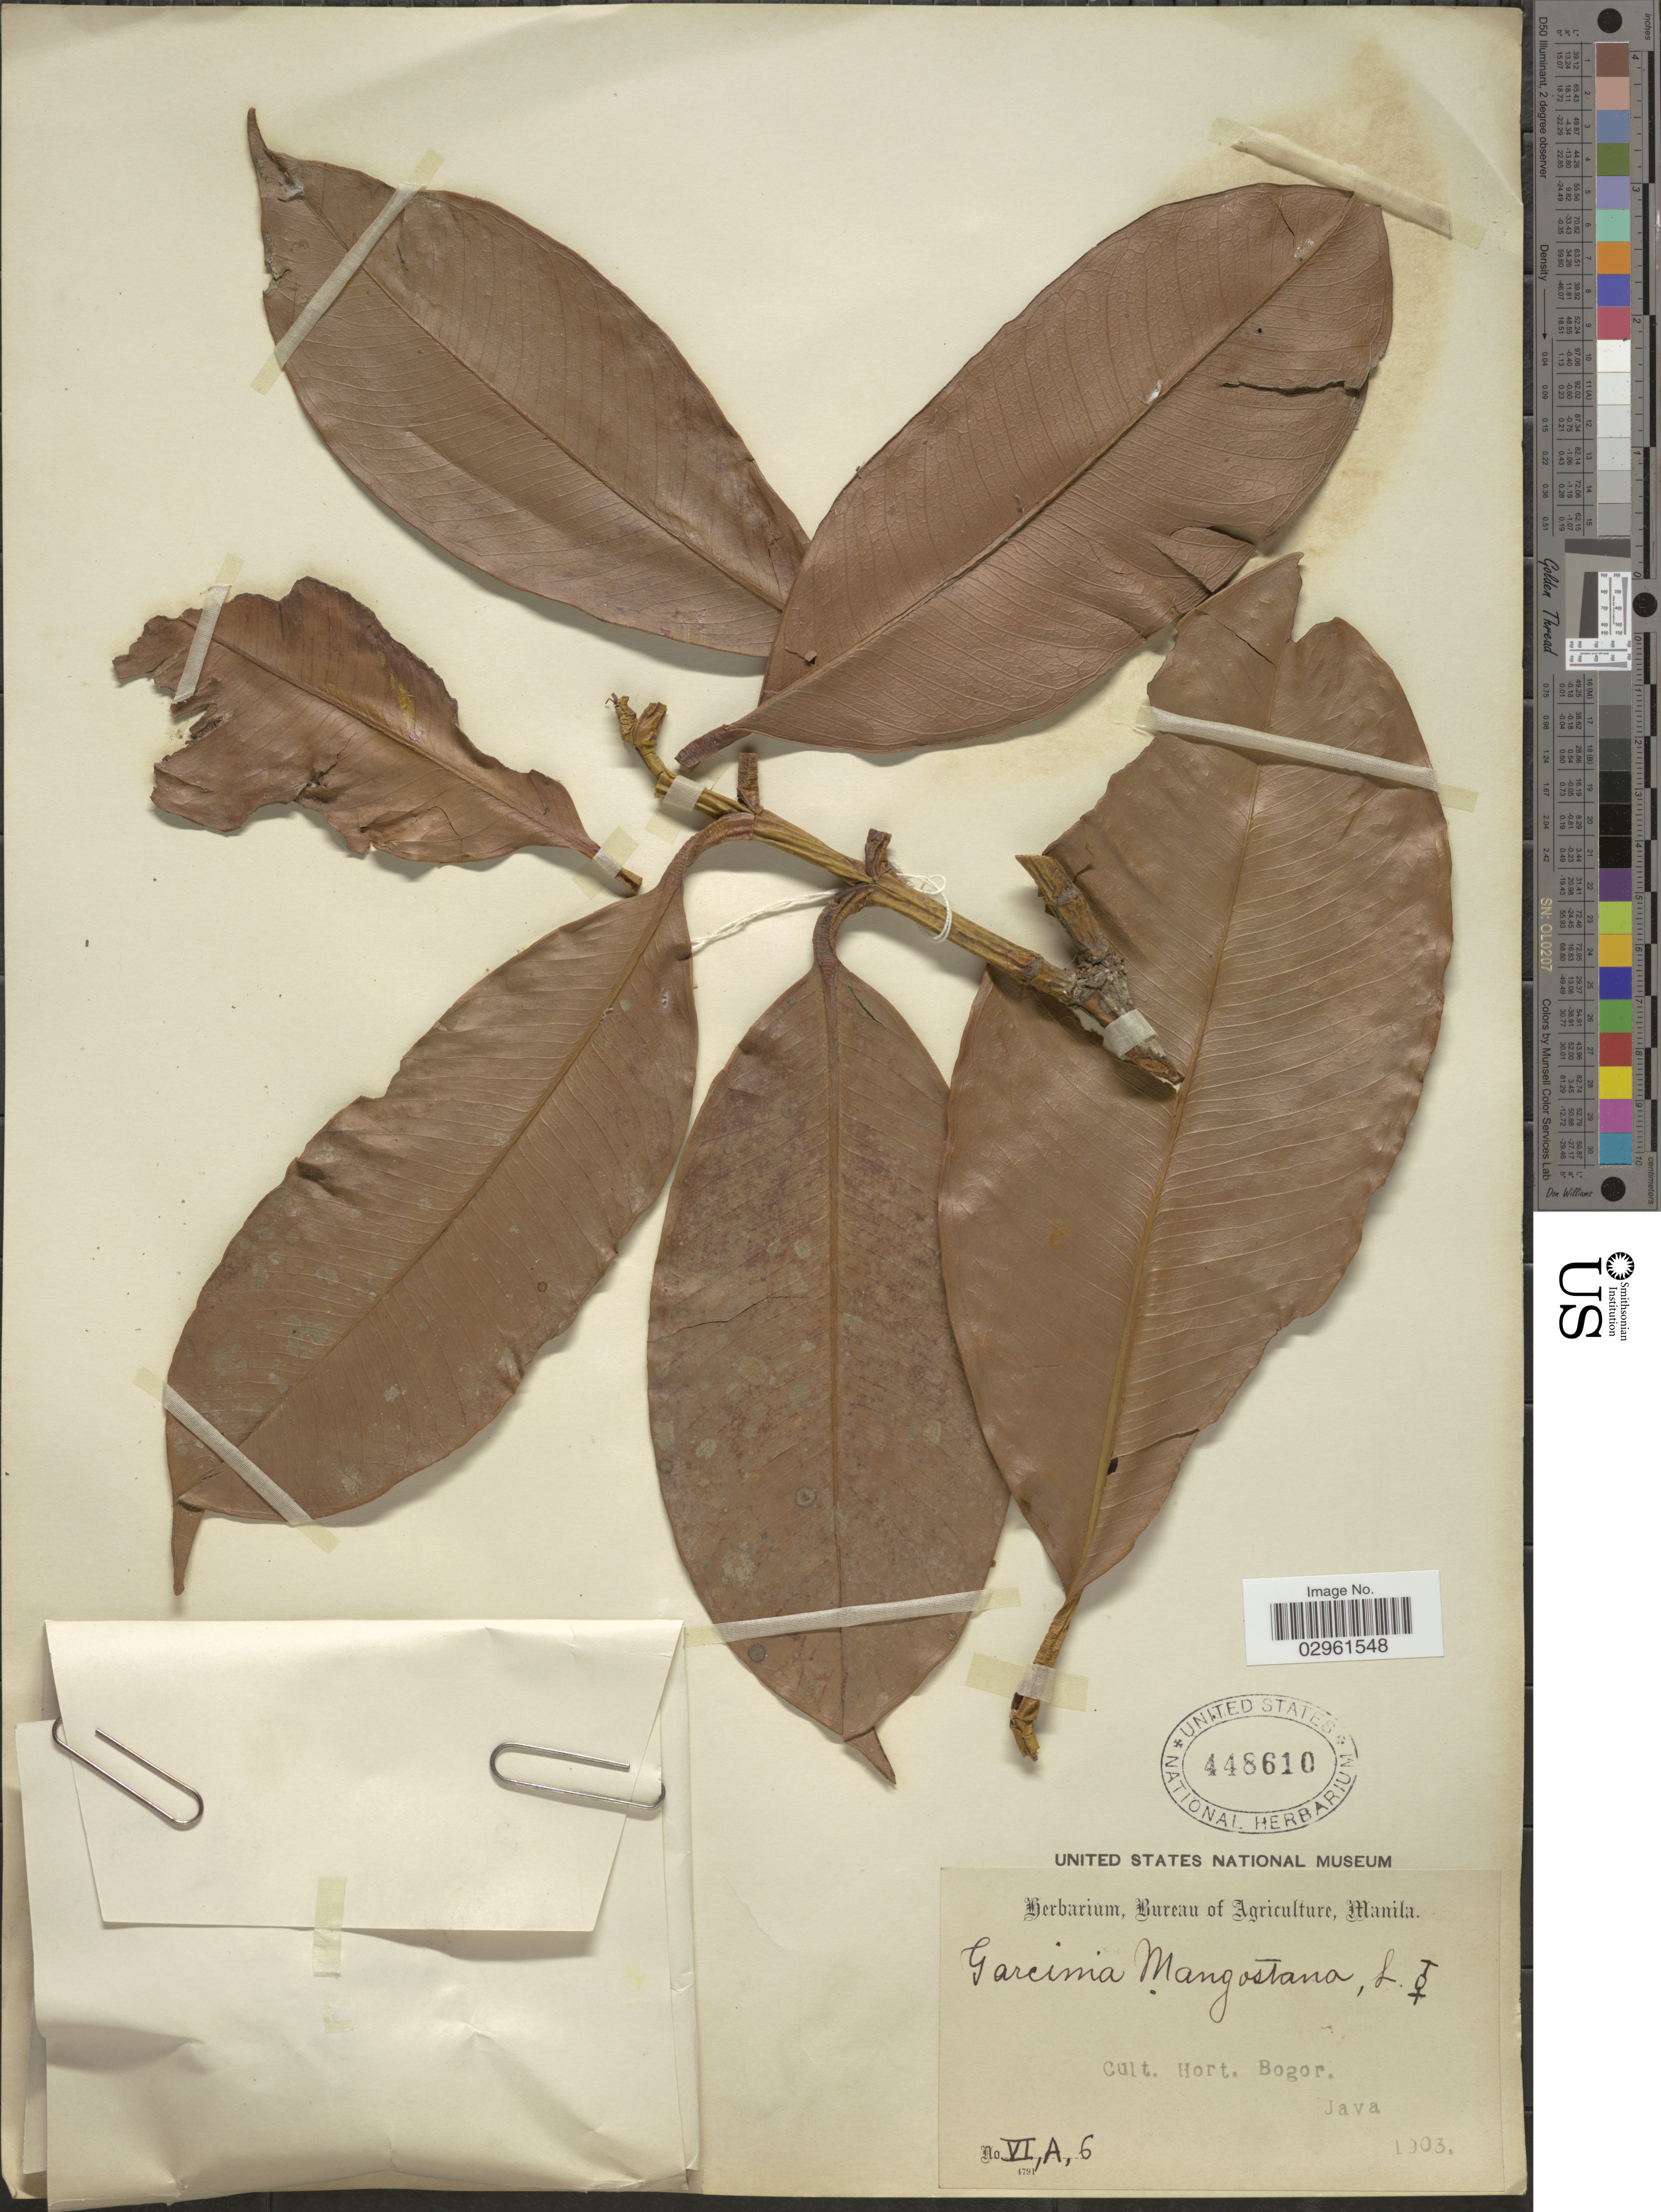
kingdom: Plantae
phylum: Tracheophyta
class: Magnoliopsida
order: Malpighiales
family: Clusiaceae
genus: Garcinia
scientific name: Garcinia mangostana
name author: L.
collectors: Ex herb. Bureau of Agriculture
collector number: VI,A,6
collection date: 1903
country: Indonesia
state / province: Java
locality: Cult. Hort. Bogor.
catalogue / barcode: US 448610